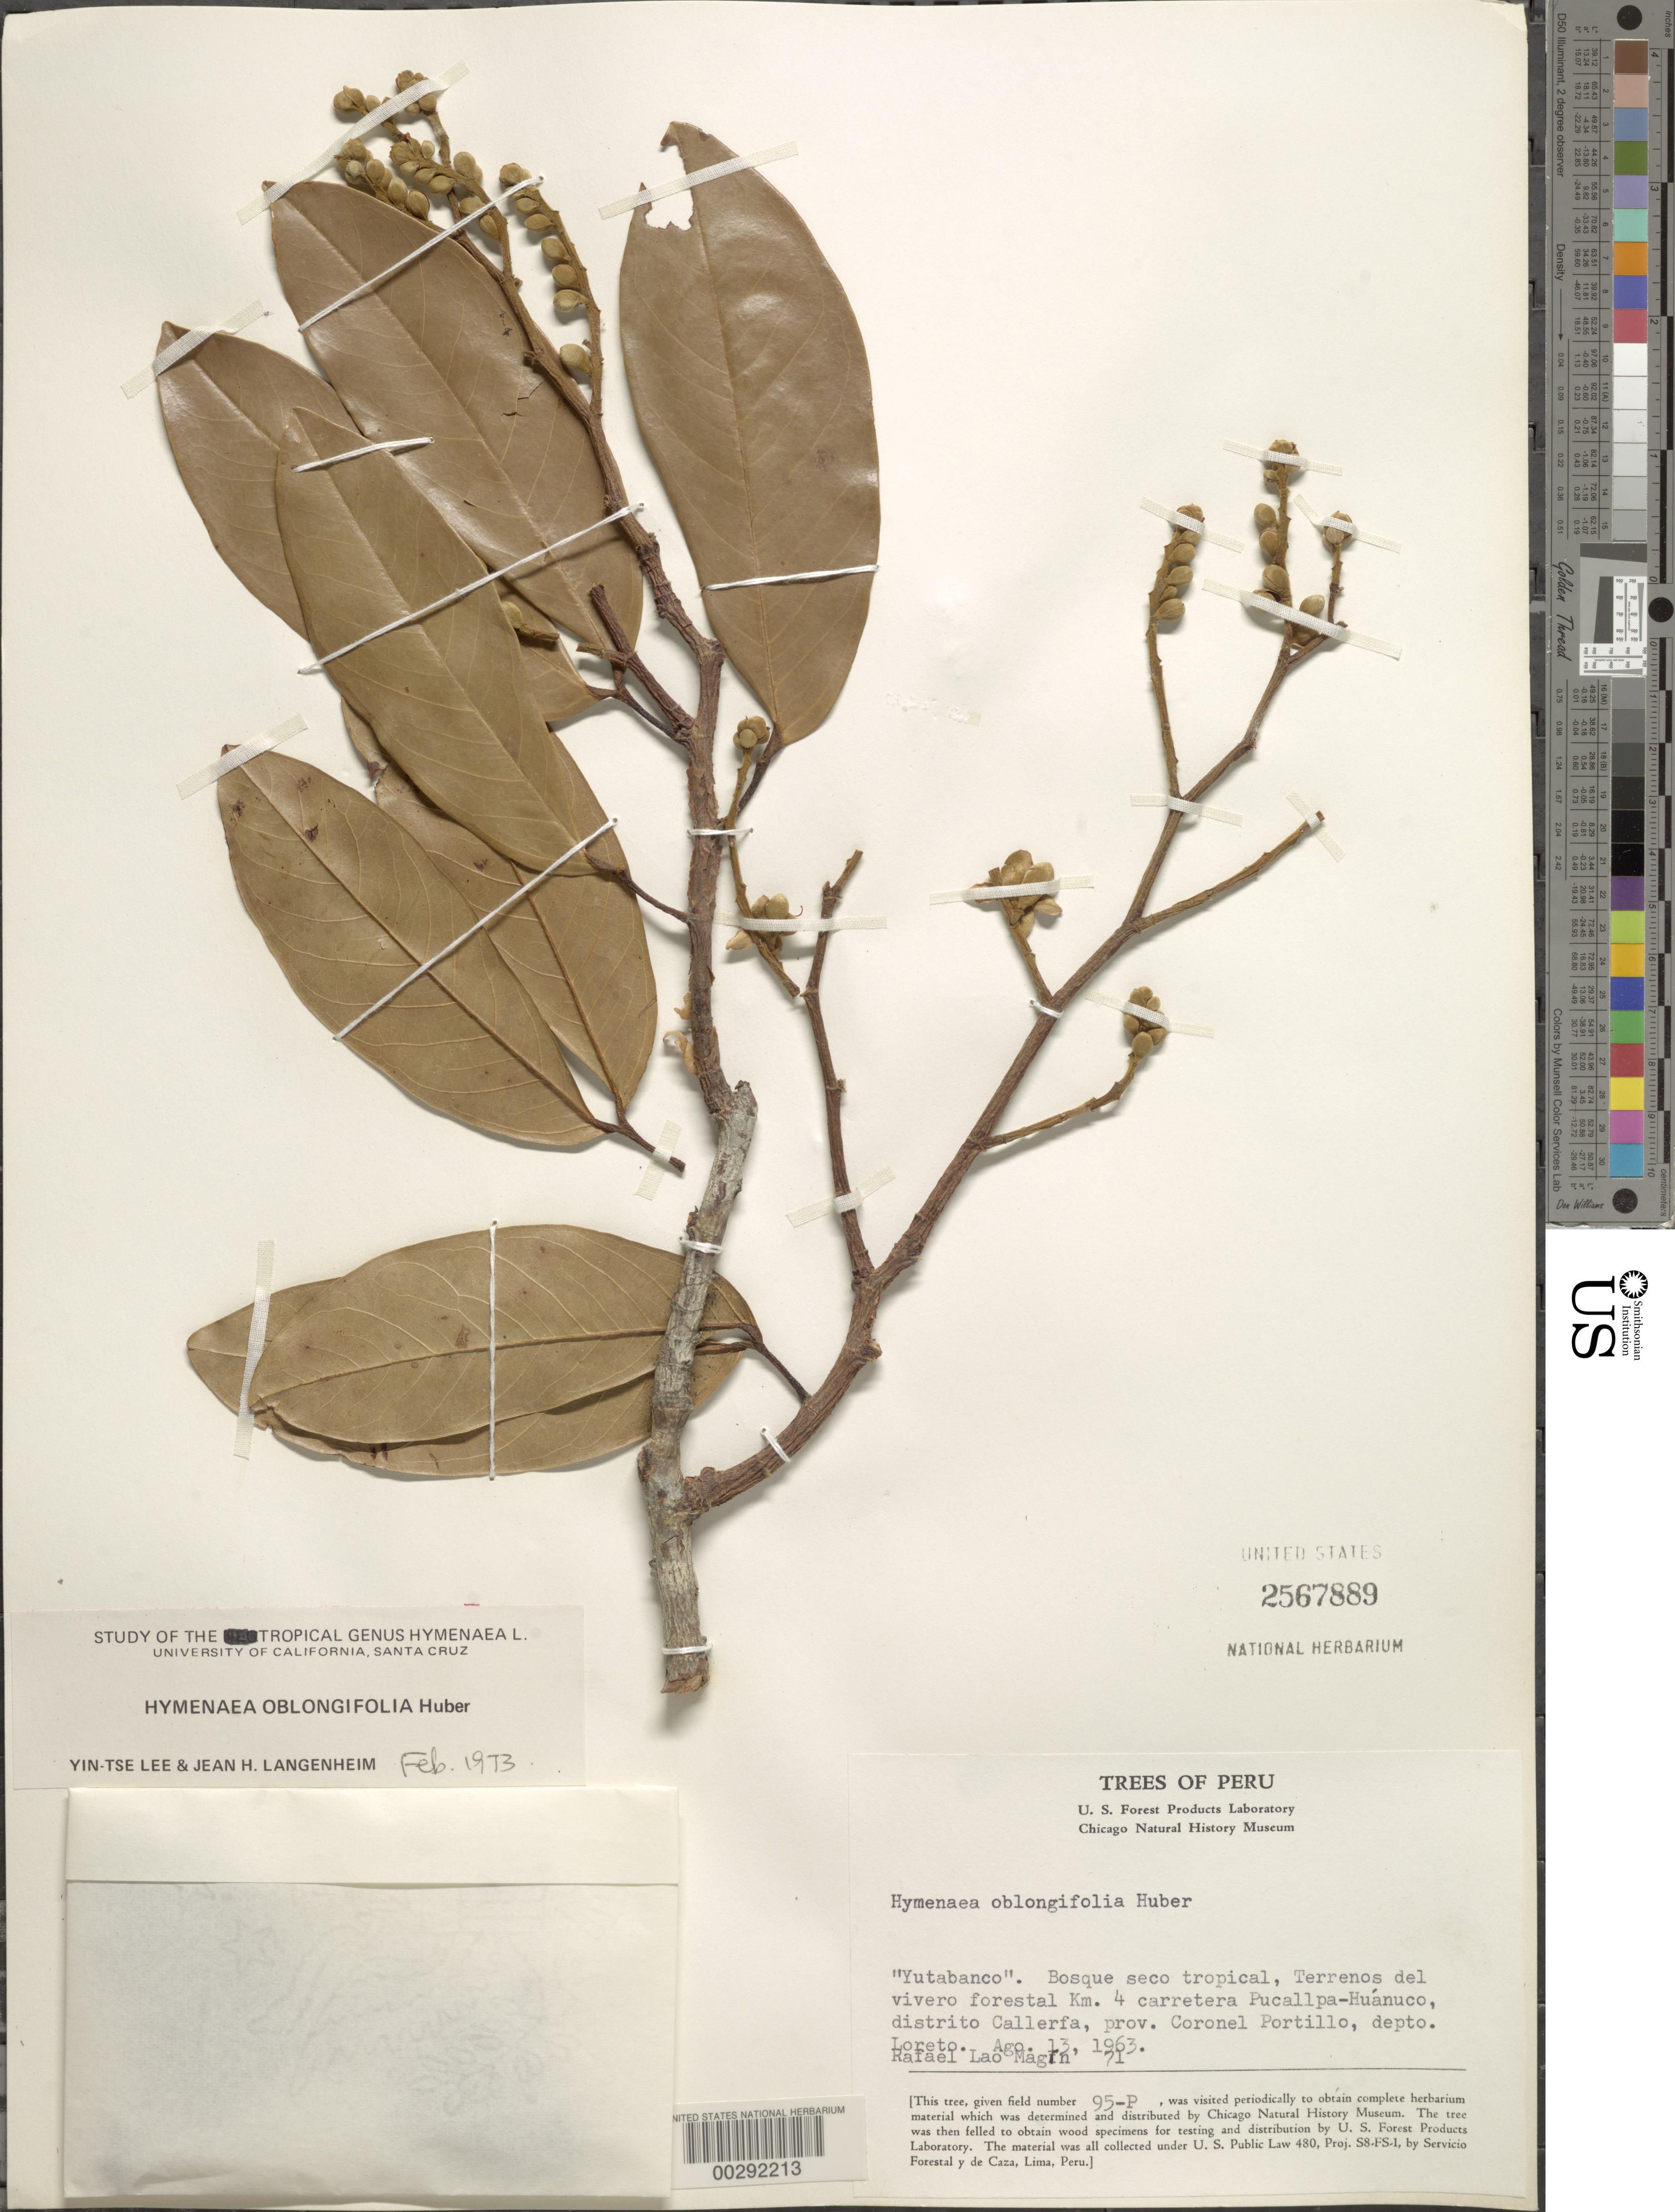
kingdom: Plantae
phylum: Tracheophyta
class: Magnoliopsida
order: Fabales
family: Fabaceae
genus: Hymenaea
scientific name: Hymenaea oblongifolia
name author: Huber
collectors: R. L. Magin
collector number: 71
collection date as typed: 13 Aug 1963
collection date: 1963-08-13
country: Peru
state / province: Ucayali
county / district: Coronel Portillo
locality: Coronel Portillo Prov., Terrenos del Vivero Forestal km 4, Pucallpa-Huahuco [?] Road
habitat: Secondary tropical forest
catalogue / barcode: US 2567889